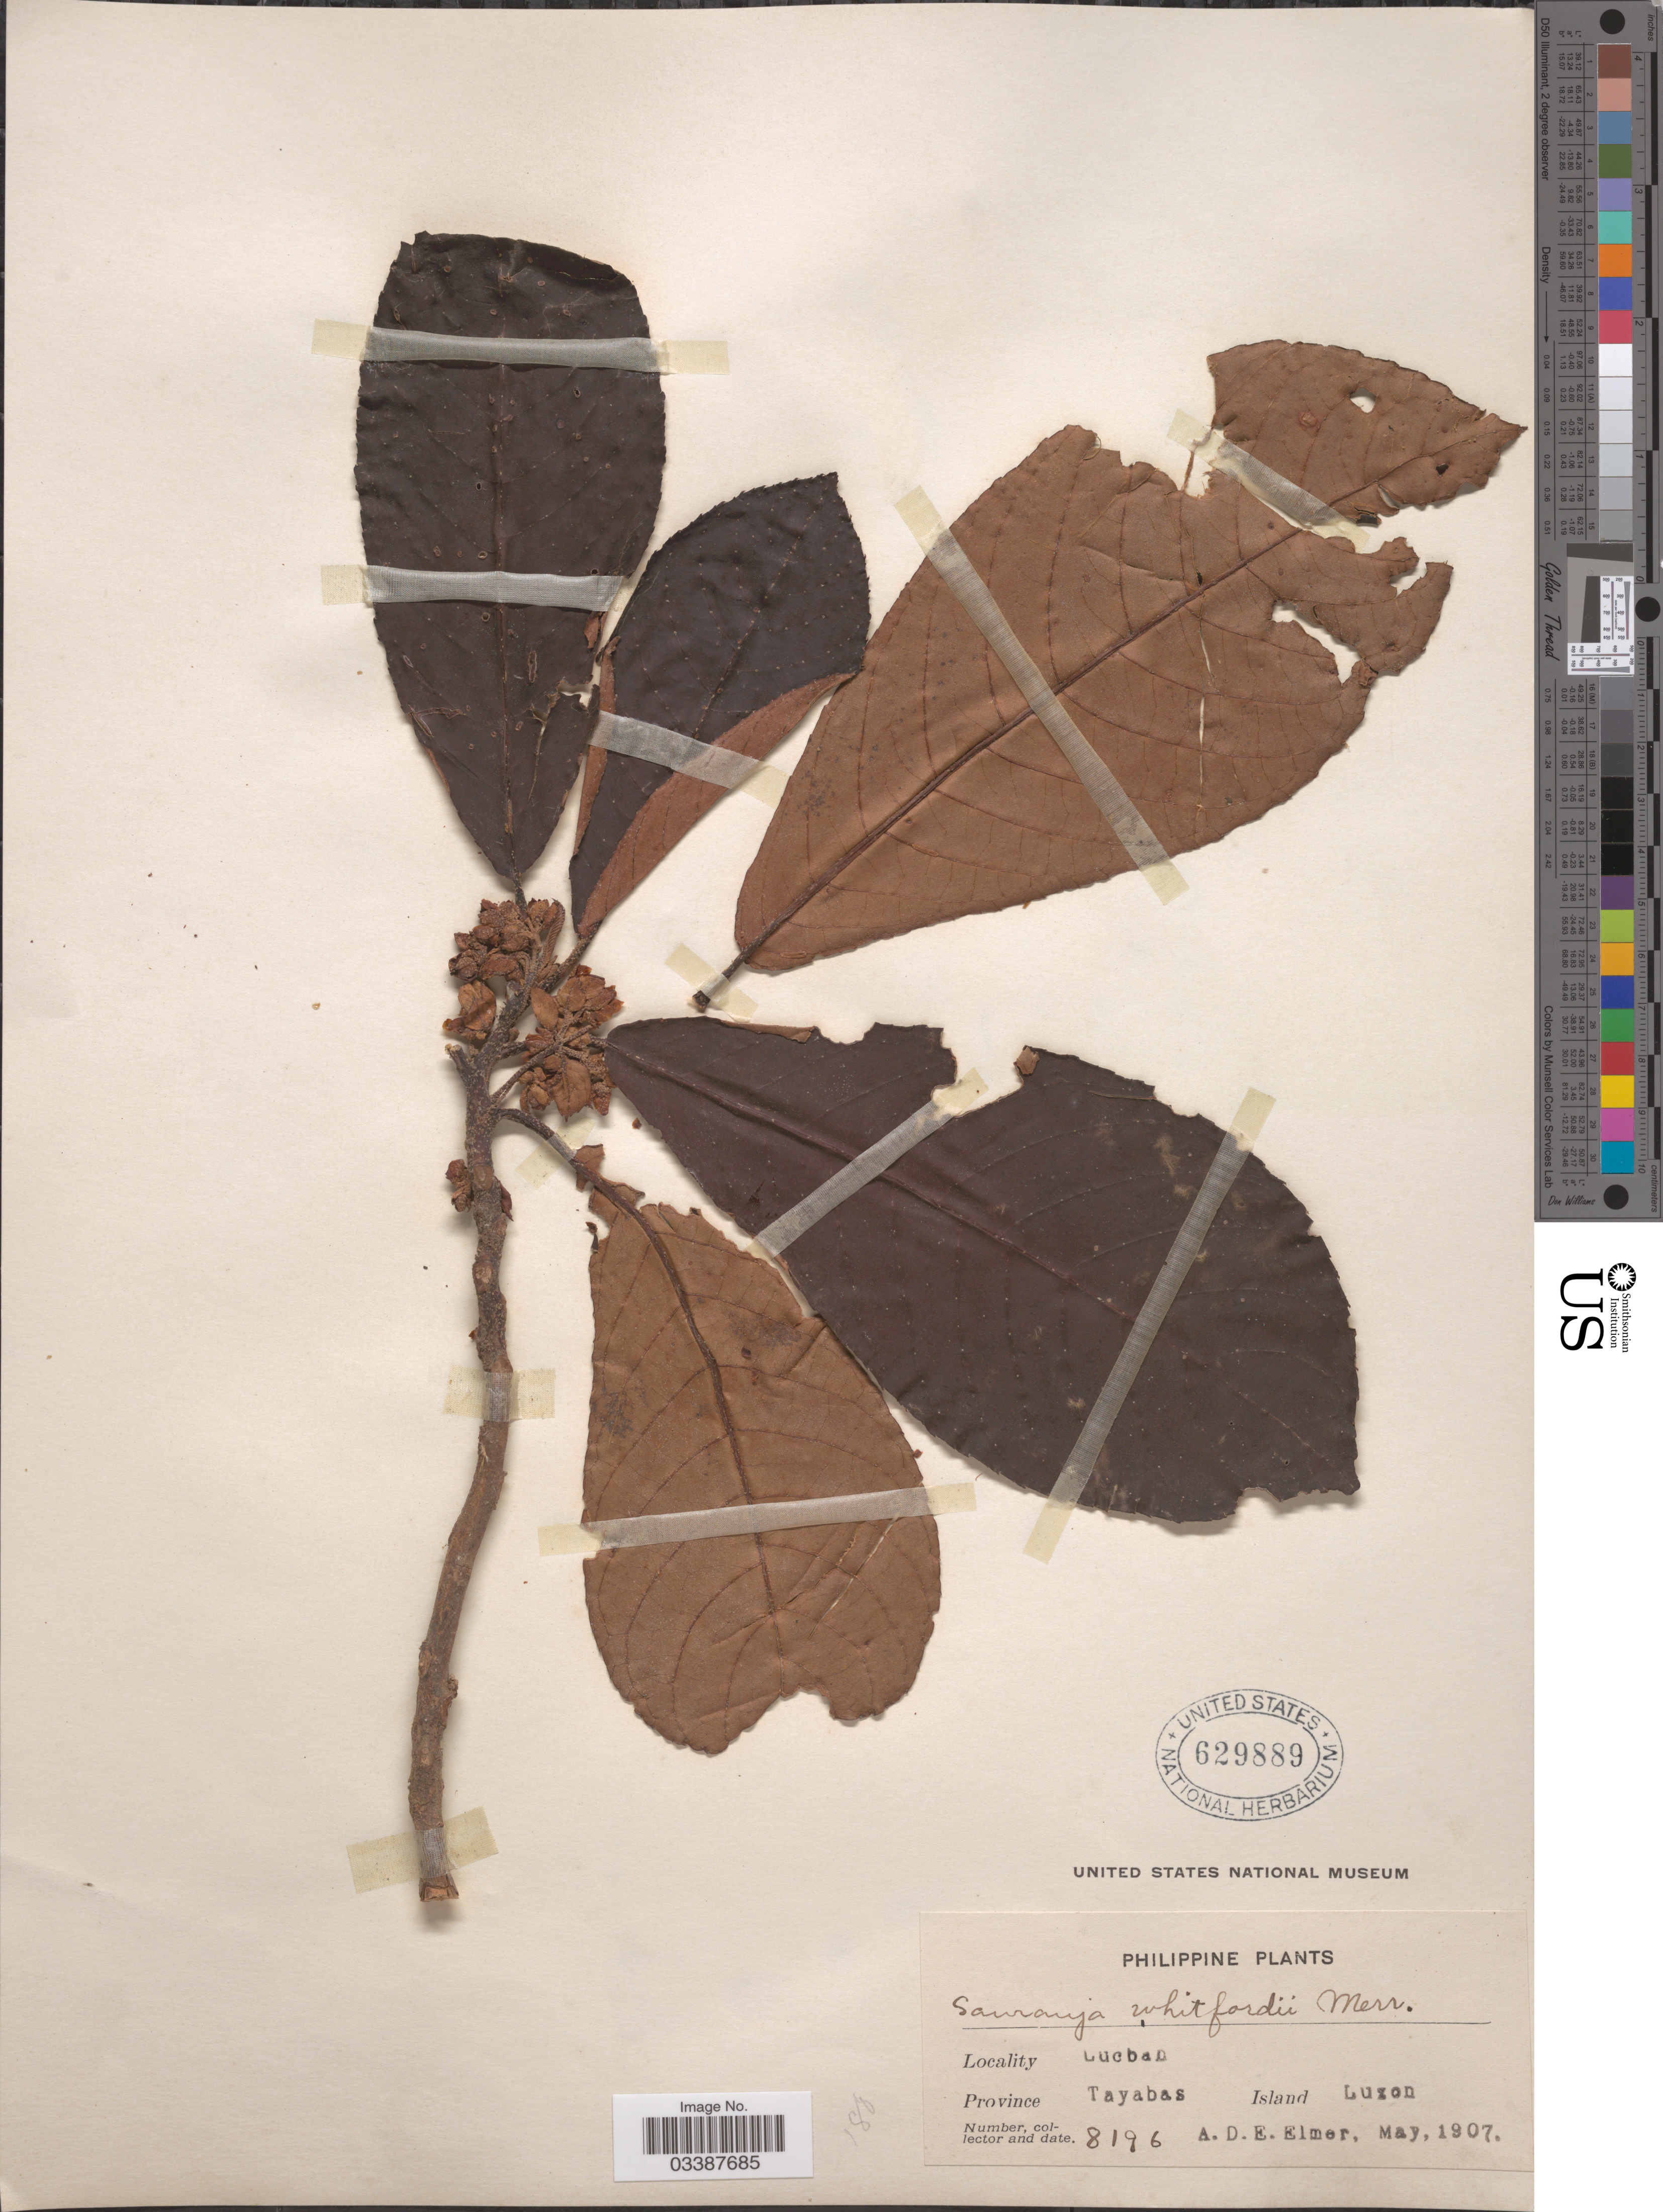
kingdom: Plantae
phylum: Tracheophyta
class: Magnoliopsida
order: Ericales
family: Actinidiaceae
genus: Saurauia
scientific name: Saurauia whitfordii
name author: Merr.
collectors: A. D. E. Elmer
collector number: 8196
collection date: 1907-05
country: Philippines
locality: Lucban, Province Tayabas, Island Luzon.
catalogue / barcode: US 629889